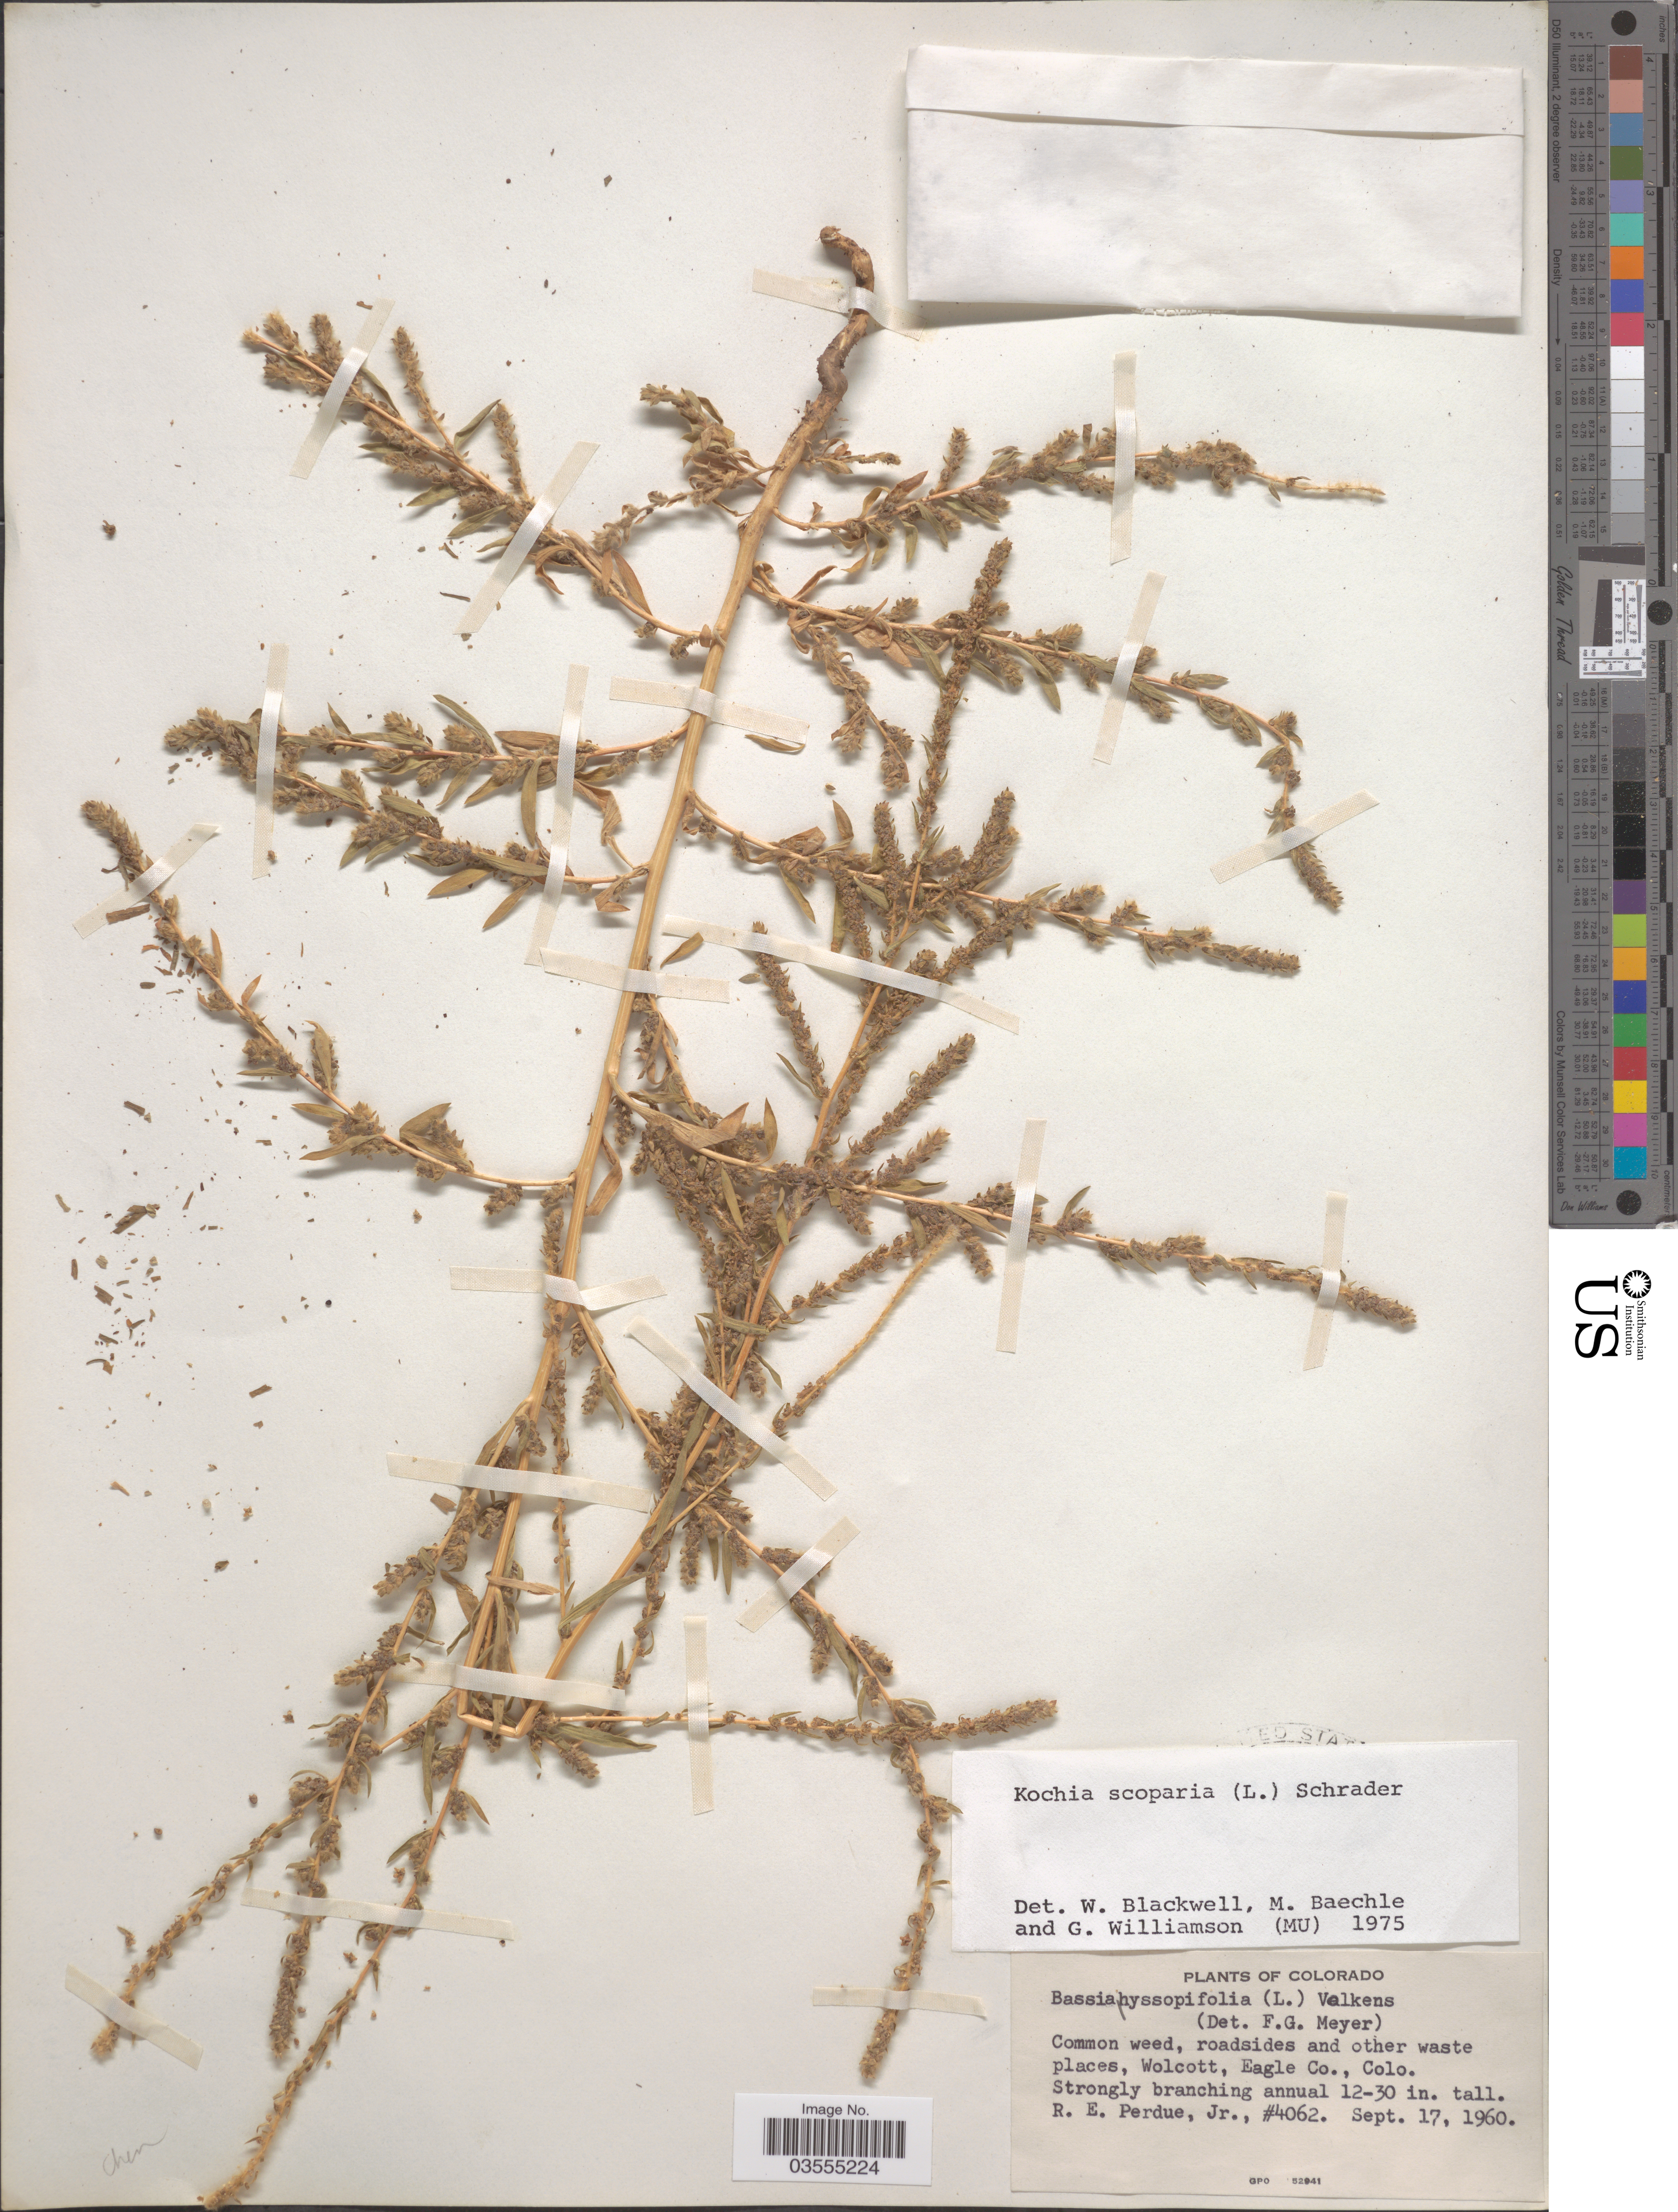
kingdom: Plantae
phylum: Tracheophyta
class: Magnoliopsida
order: Caryophyllales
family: Amaranthaceae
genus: Bassia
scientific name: Bassia scoparia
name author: (L.) Voss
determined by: U.S. National Herbarium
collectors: R. E. Perdue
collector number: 4062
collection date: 1960-09-17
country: United States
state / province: Colorado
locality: Wolcott, Eagle Co.